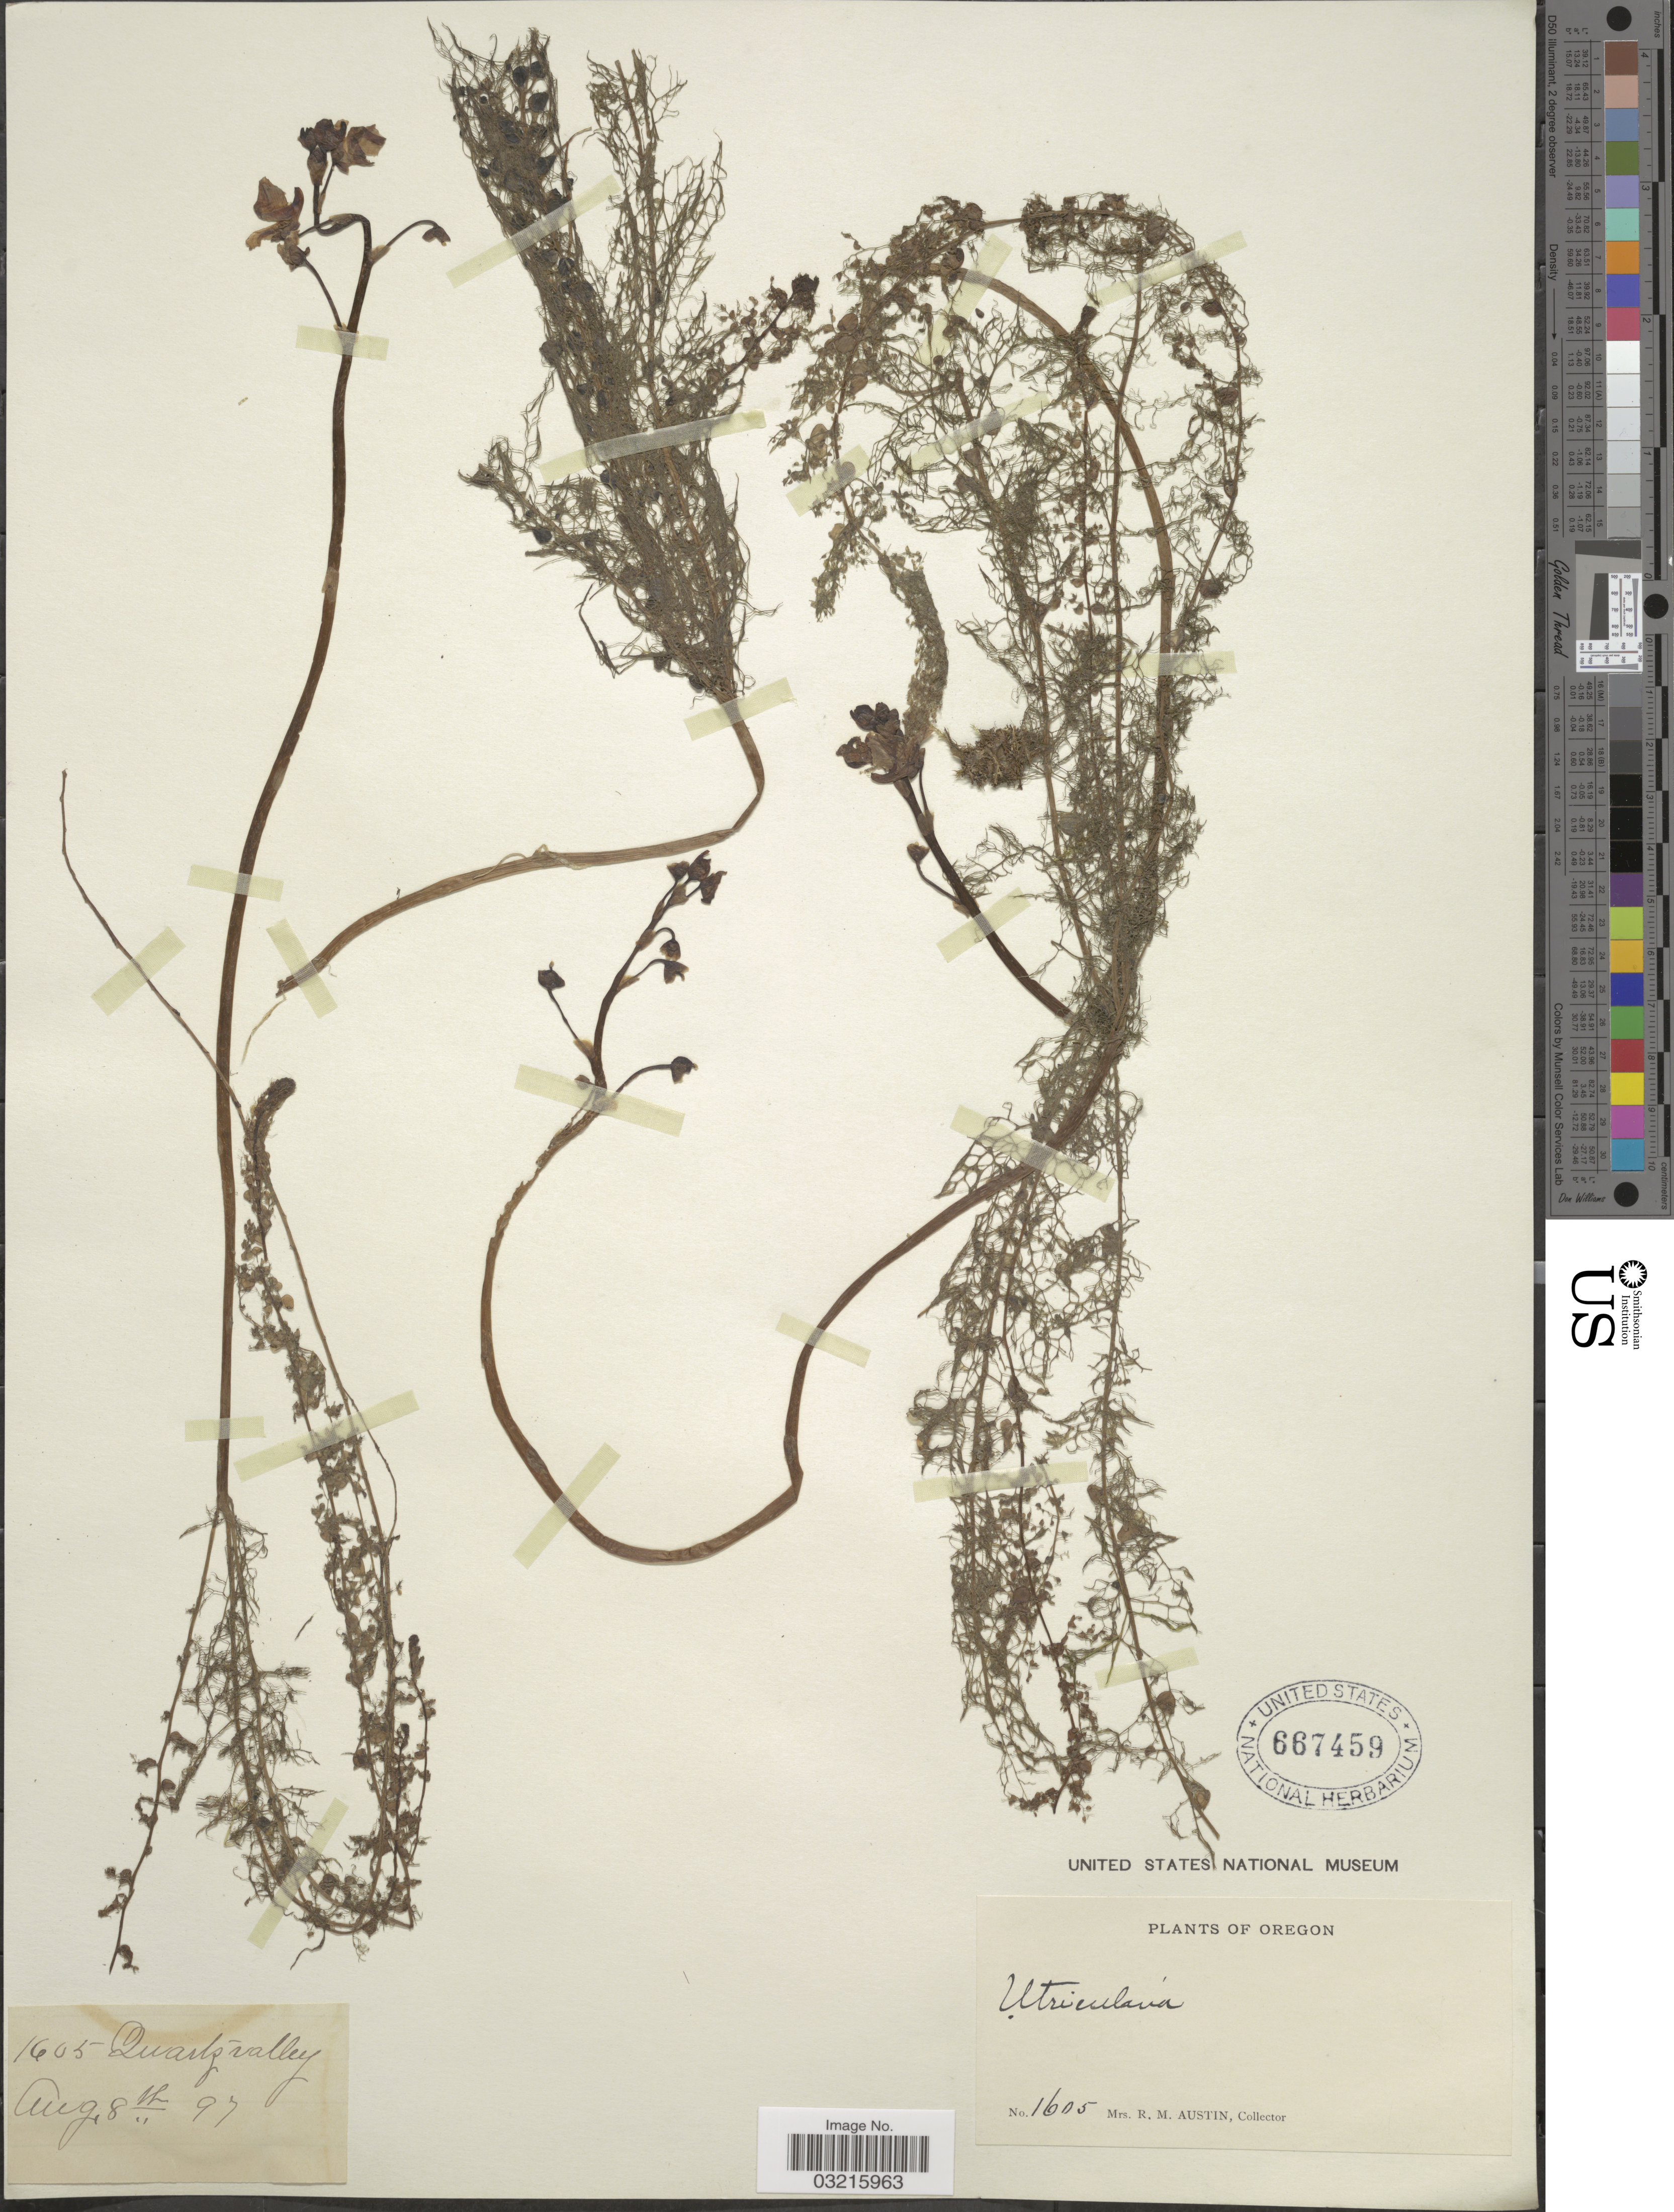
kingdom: Plantae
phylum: Tracheophyta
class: Magnoliopsida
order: Lamiales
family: Lentibulariaceae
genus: Utricularia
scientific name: Utricularia vulgaris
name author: L.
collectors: R. Austin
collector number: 1605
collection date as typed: Transcribed d/m/y: 8/8/97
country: United States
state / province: Oregon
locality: Quartz valley.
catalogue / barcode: US 667459